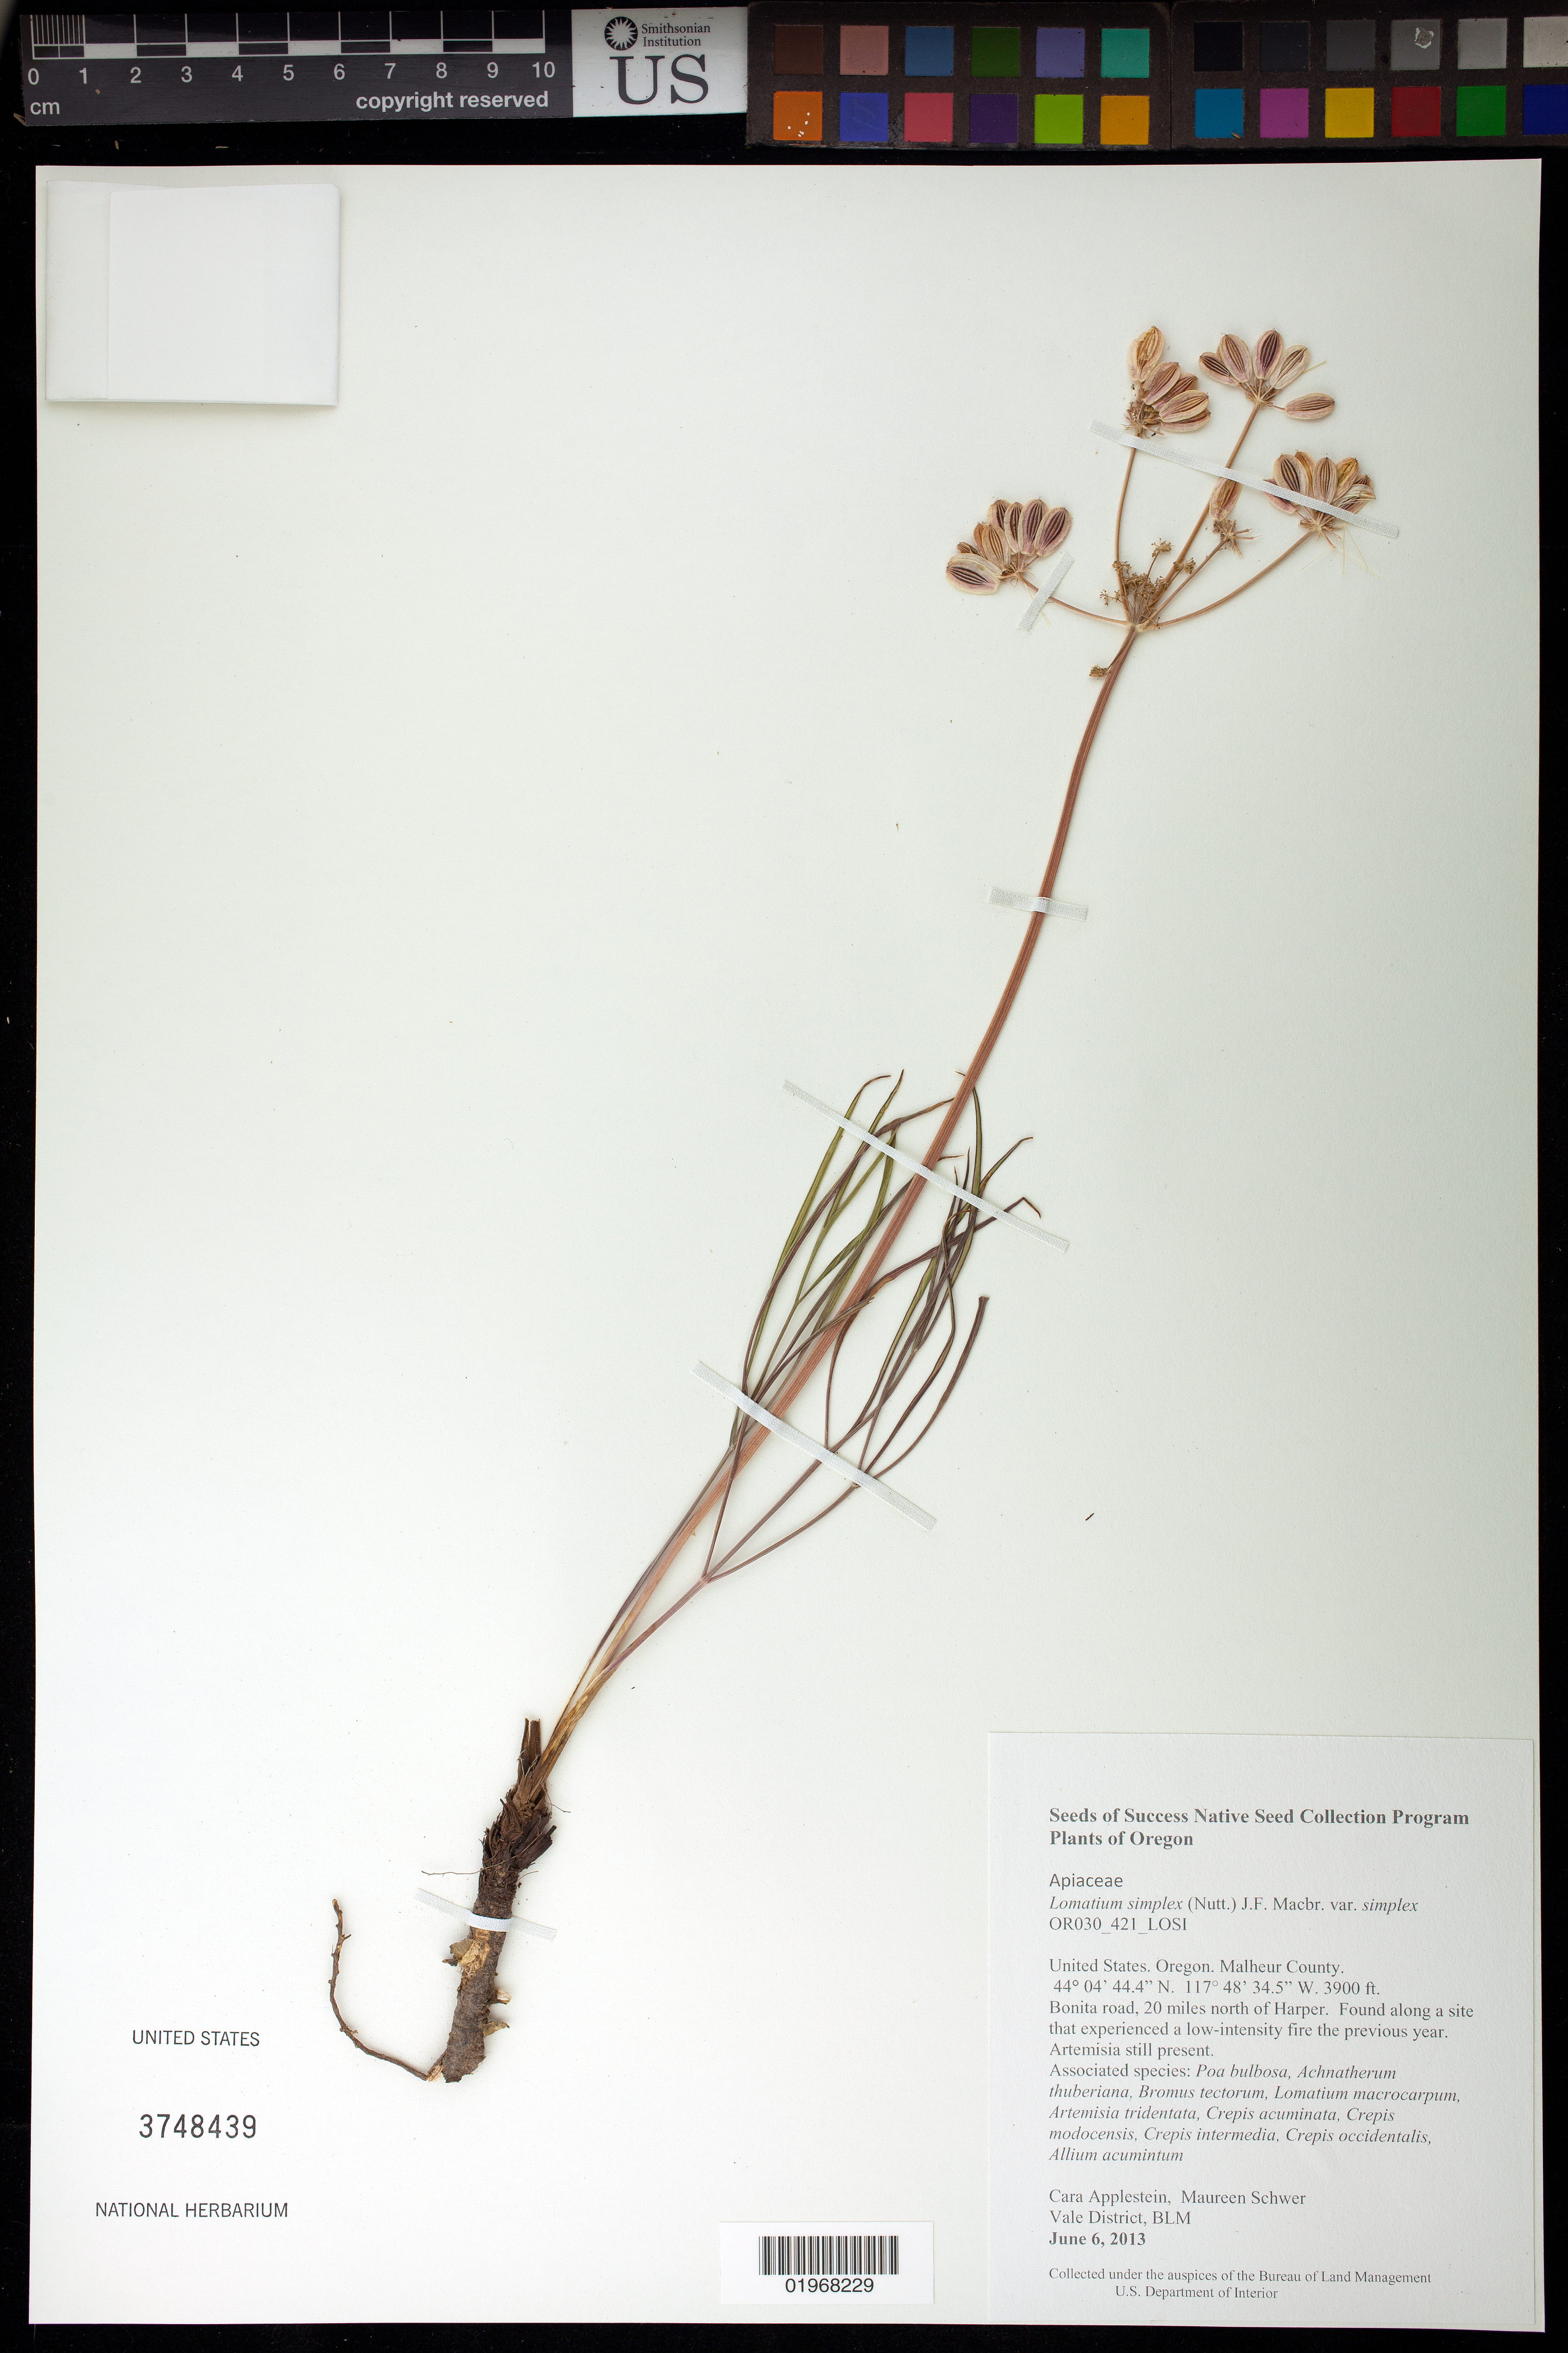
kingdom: Plantae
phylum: Tracheophyta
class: Magnoliopsida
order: Apiales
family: Apiaceae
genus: Lomatium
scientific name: Lomatium simplex var. simplex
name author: (Nutt.) J.F. Macbr.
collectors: C. Applestein & M. Schwer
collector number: OR030-421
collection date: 2013-06-06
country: United States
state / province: Oregon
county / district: Malheur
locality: Bonita Rd, 20 mi. N of Harper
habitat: With Artemisia tridentata, Crepis occidentalis, Bromus tectorum, ect.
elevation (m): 1189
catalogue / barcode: US 3748439